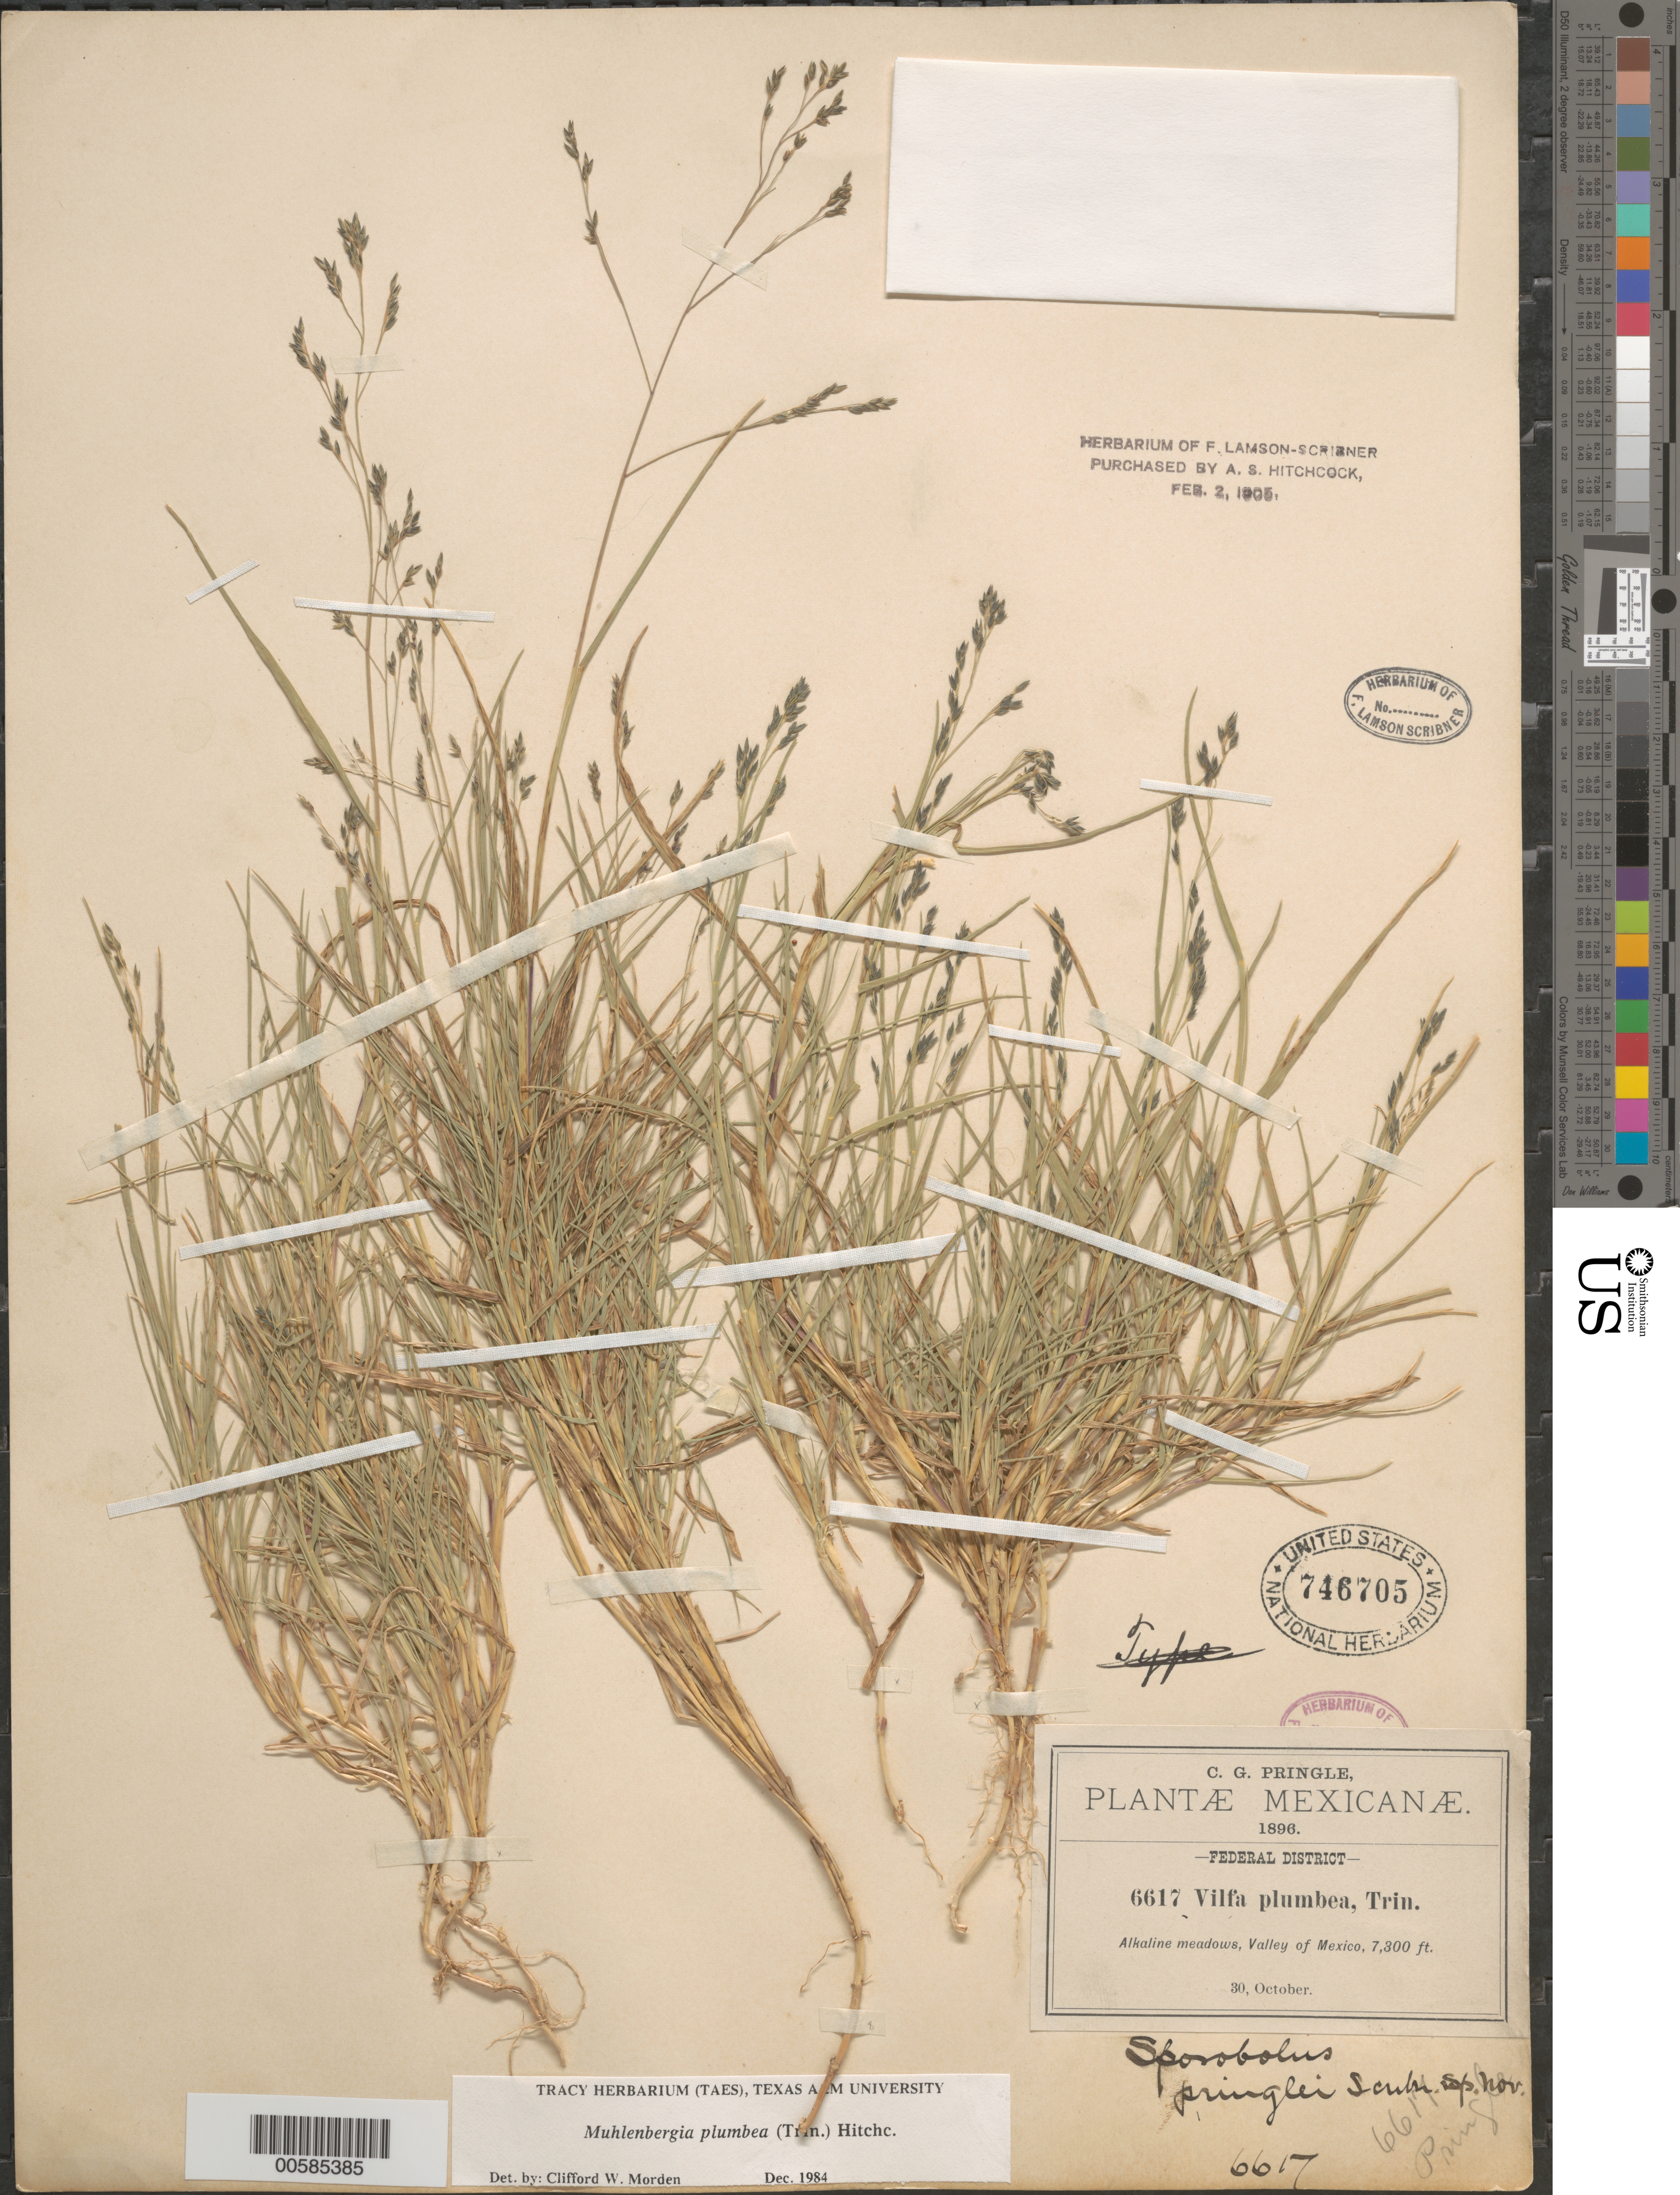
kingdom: Plantae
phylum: Tracheophyta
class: Liliopsida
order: Poales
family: Poaceae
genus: Muhlenbergia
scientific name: Muhlenbergia plumbea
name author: (Trin.) Hitchc.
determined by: Morden, C. W.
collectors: C. G. Pringle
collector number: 6617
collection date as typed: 30 Oct 1896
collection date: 1896-10-30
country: Mexico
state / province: Distrito Federal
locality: Valley of Mexico.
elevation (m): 2225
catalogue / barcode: US 746705